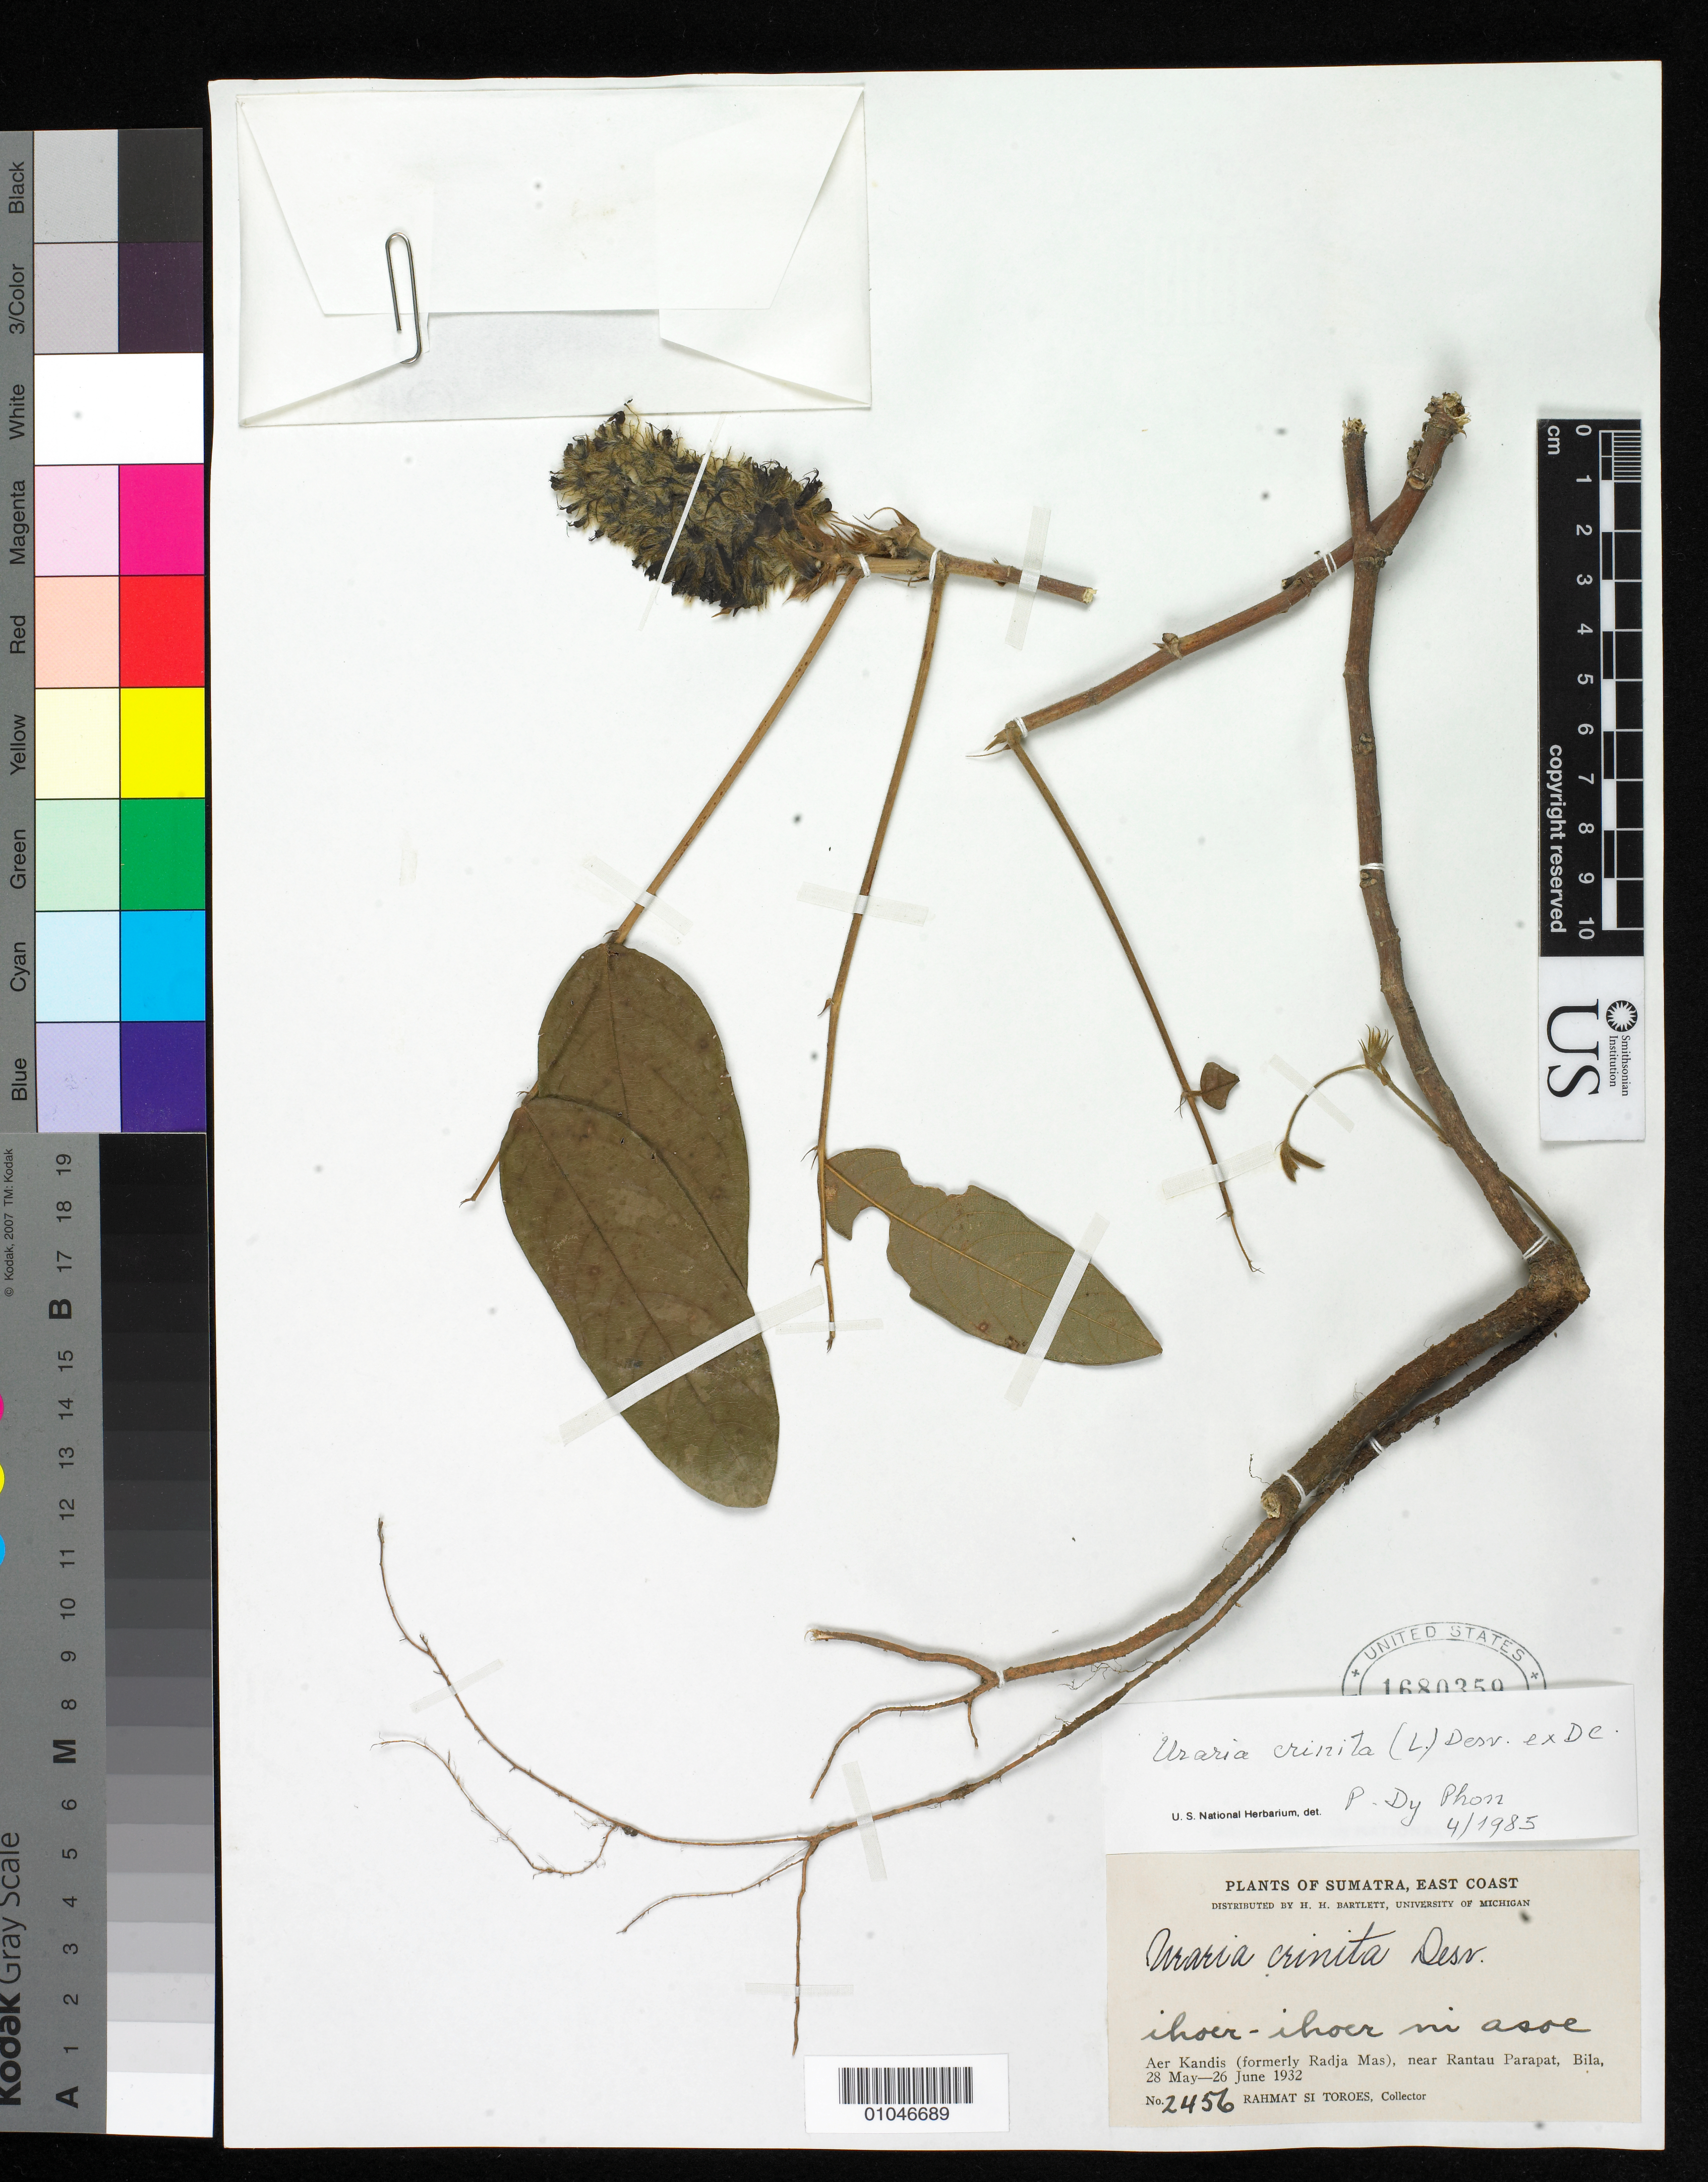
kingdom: Plantae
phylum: Tracheophyta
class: Magnoliopsida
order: Fabales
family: Fabaceae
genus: Uraria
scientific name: Uraria crinita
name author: (L.) Desv.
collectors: Rahmat Si Boeea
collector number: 2456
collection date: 1932-05-28/1932-06-26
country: Indonesia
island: Sumatra I.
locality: (East Coast) Aer Kandis (formerly Radja Mas), near Rantau Parapat, Bila, Sumatra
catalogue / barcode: US 1680359